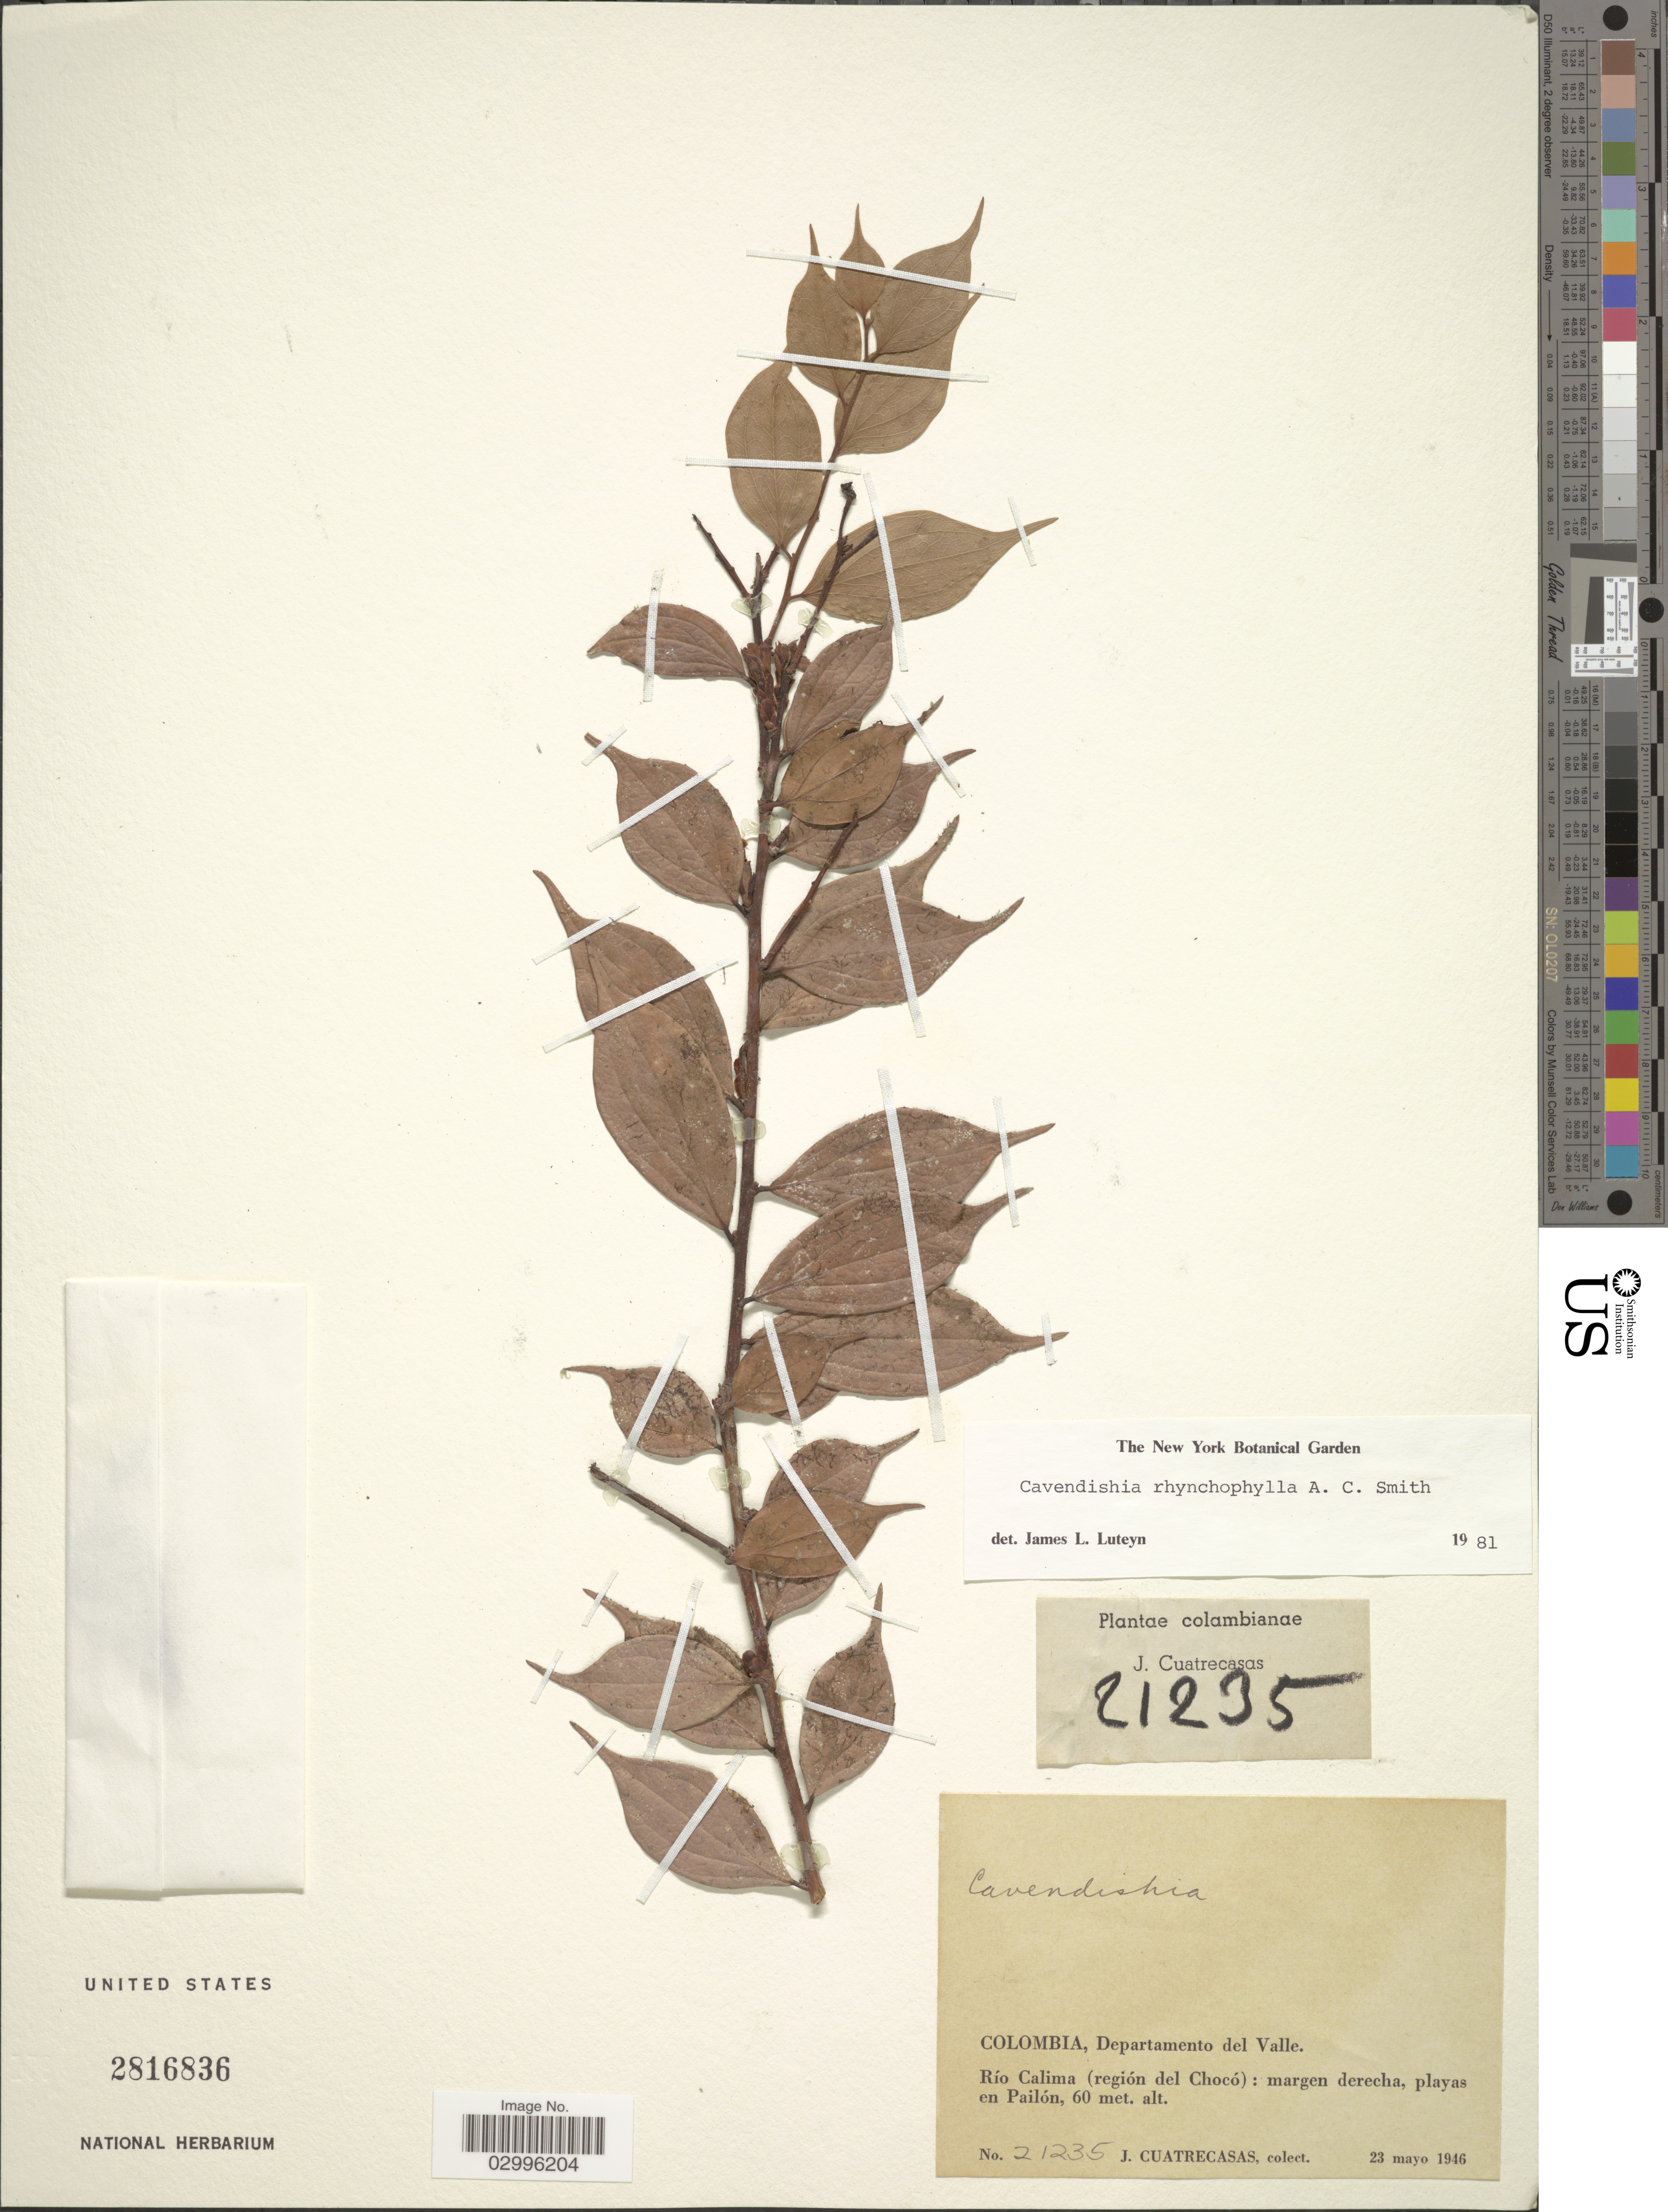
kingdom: Plantae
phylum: Tracheophyta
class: Magnoliopsida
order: Ericales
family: Ericaceae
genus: Cavendishia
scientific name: Cavendishia rhynchophylla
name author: A.C. Sm.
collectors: J. Cuatrecasas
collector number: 21235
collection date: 1946-05-23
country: Colombia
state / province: Valle del Cauca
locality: Departamento del Valle. Río Calima (región del Chocó): margen derecha, playas en Pailón.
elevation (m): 60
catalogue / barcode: US 2816836